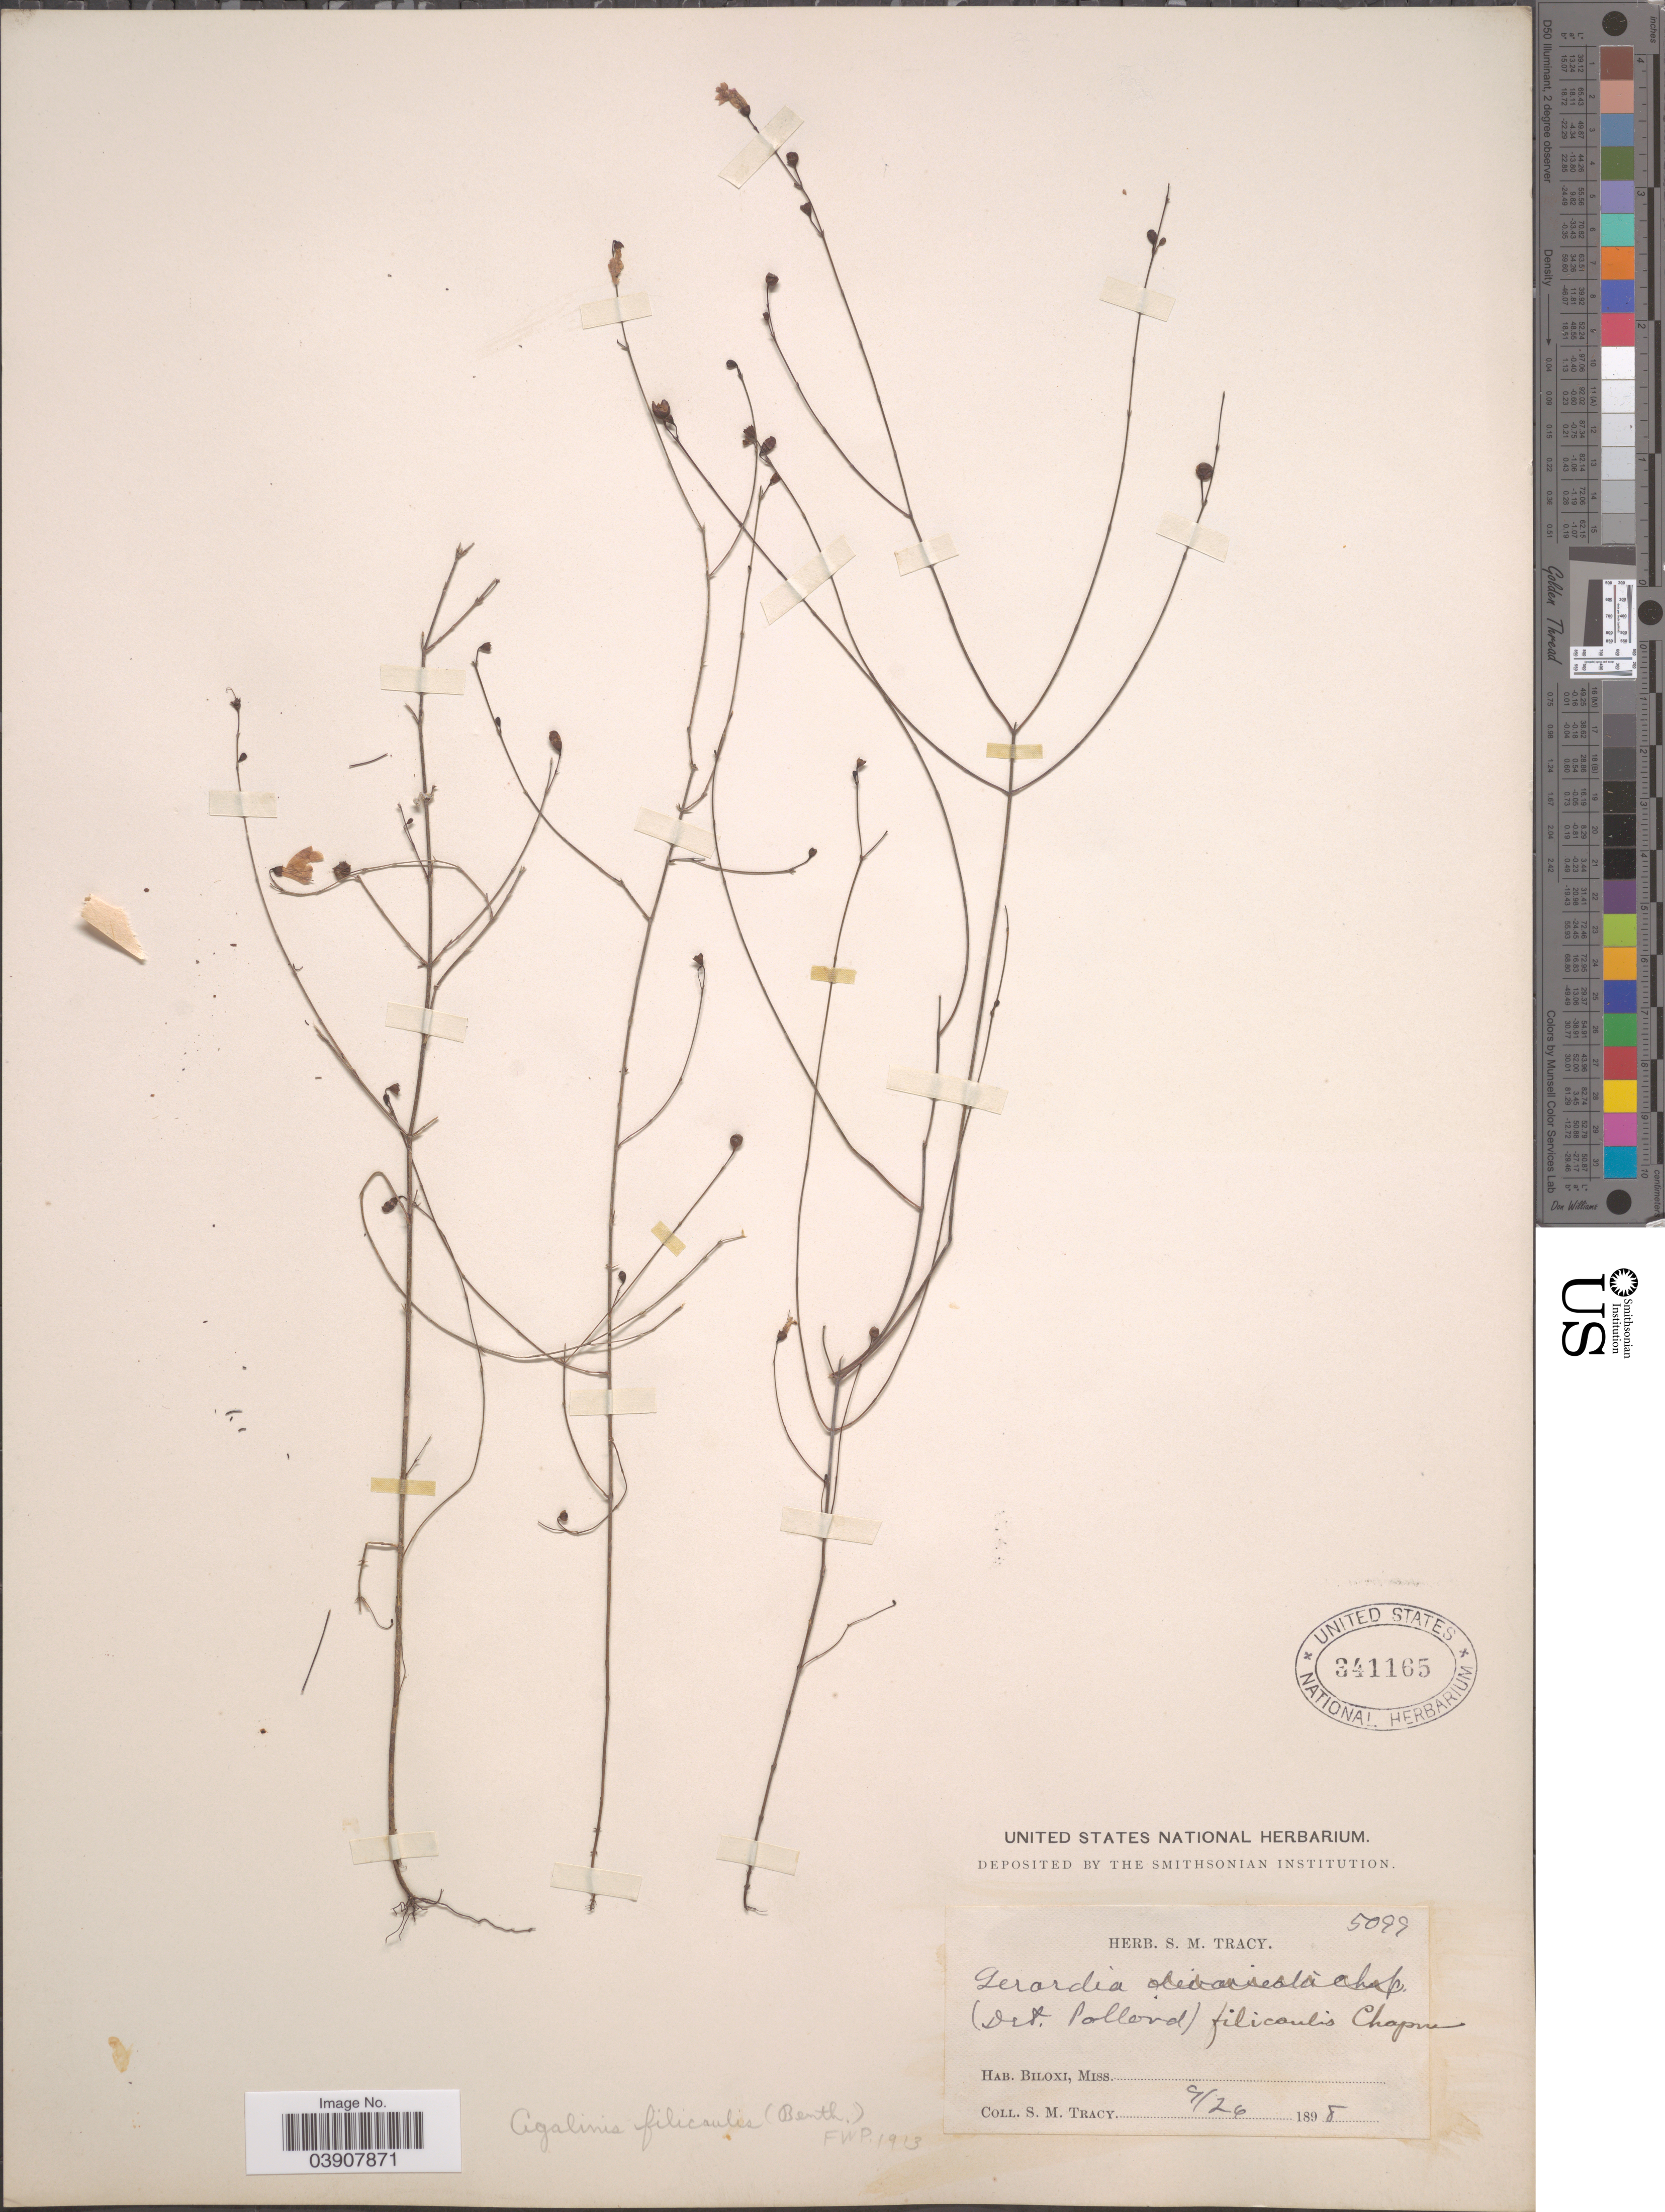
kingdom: Plantae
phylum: Tracheophyta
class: Magnoliopsida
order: Lamiales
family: Orobanchaceae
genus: Agalinis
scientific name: Agalinis filicaulis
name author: (Benth.) Pennell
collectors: S. M. Tracy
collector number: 5099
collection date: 1898-09-26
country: United States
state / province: Mississippi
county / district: Harrison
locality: Biloxi.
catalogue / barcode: US 341165